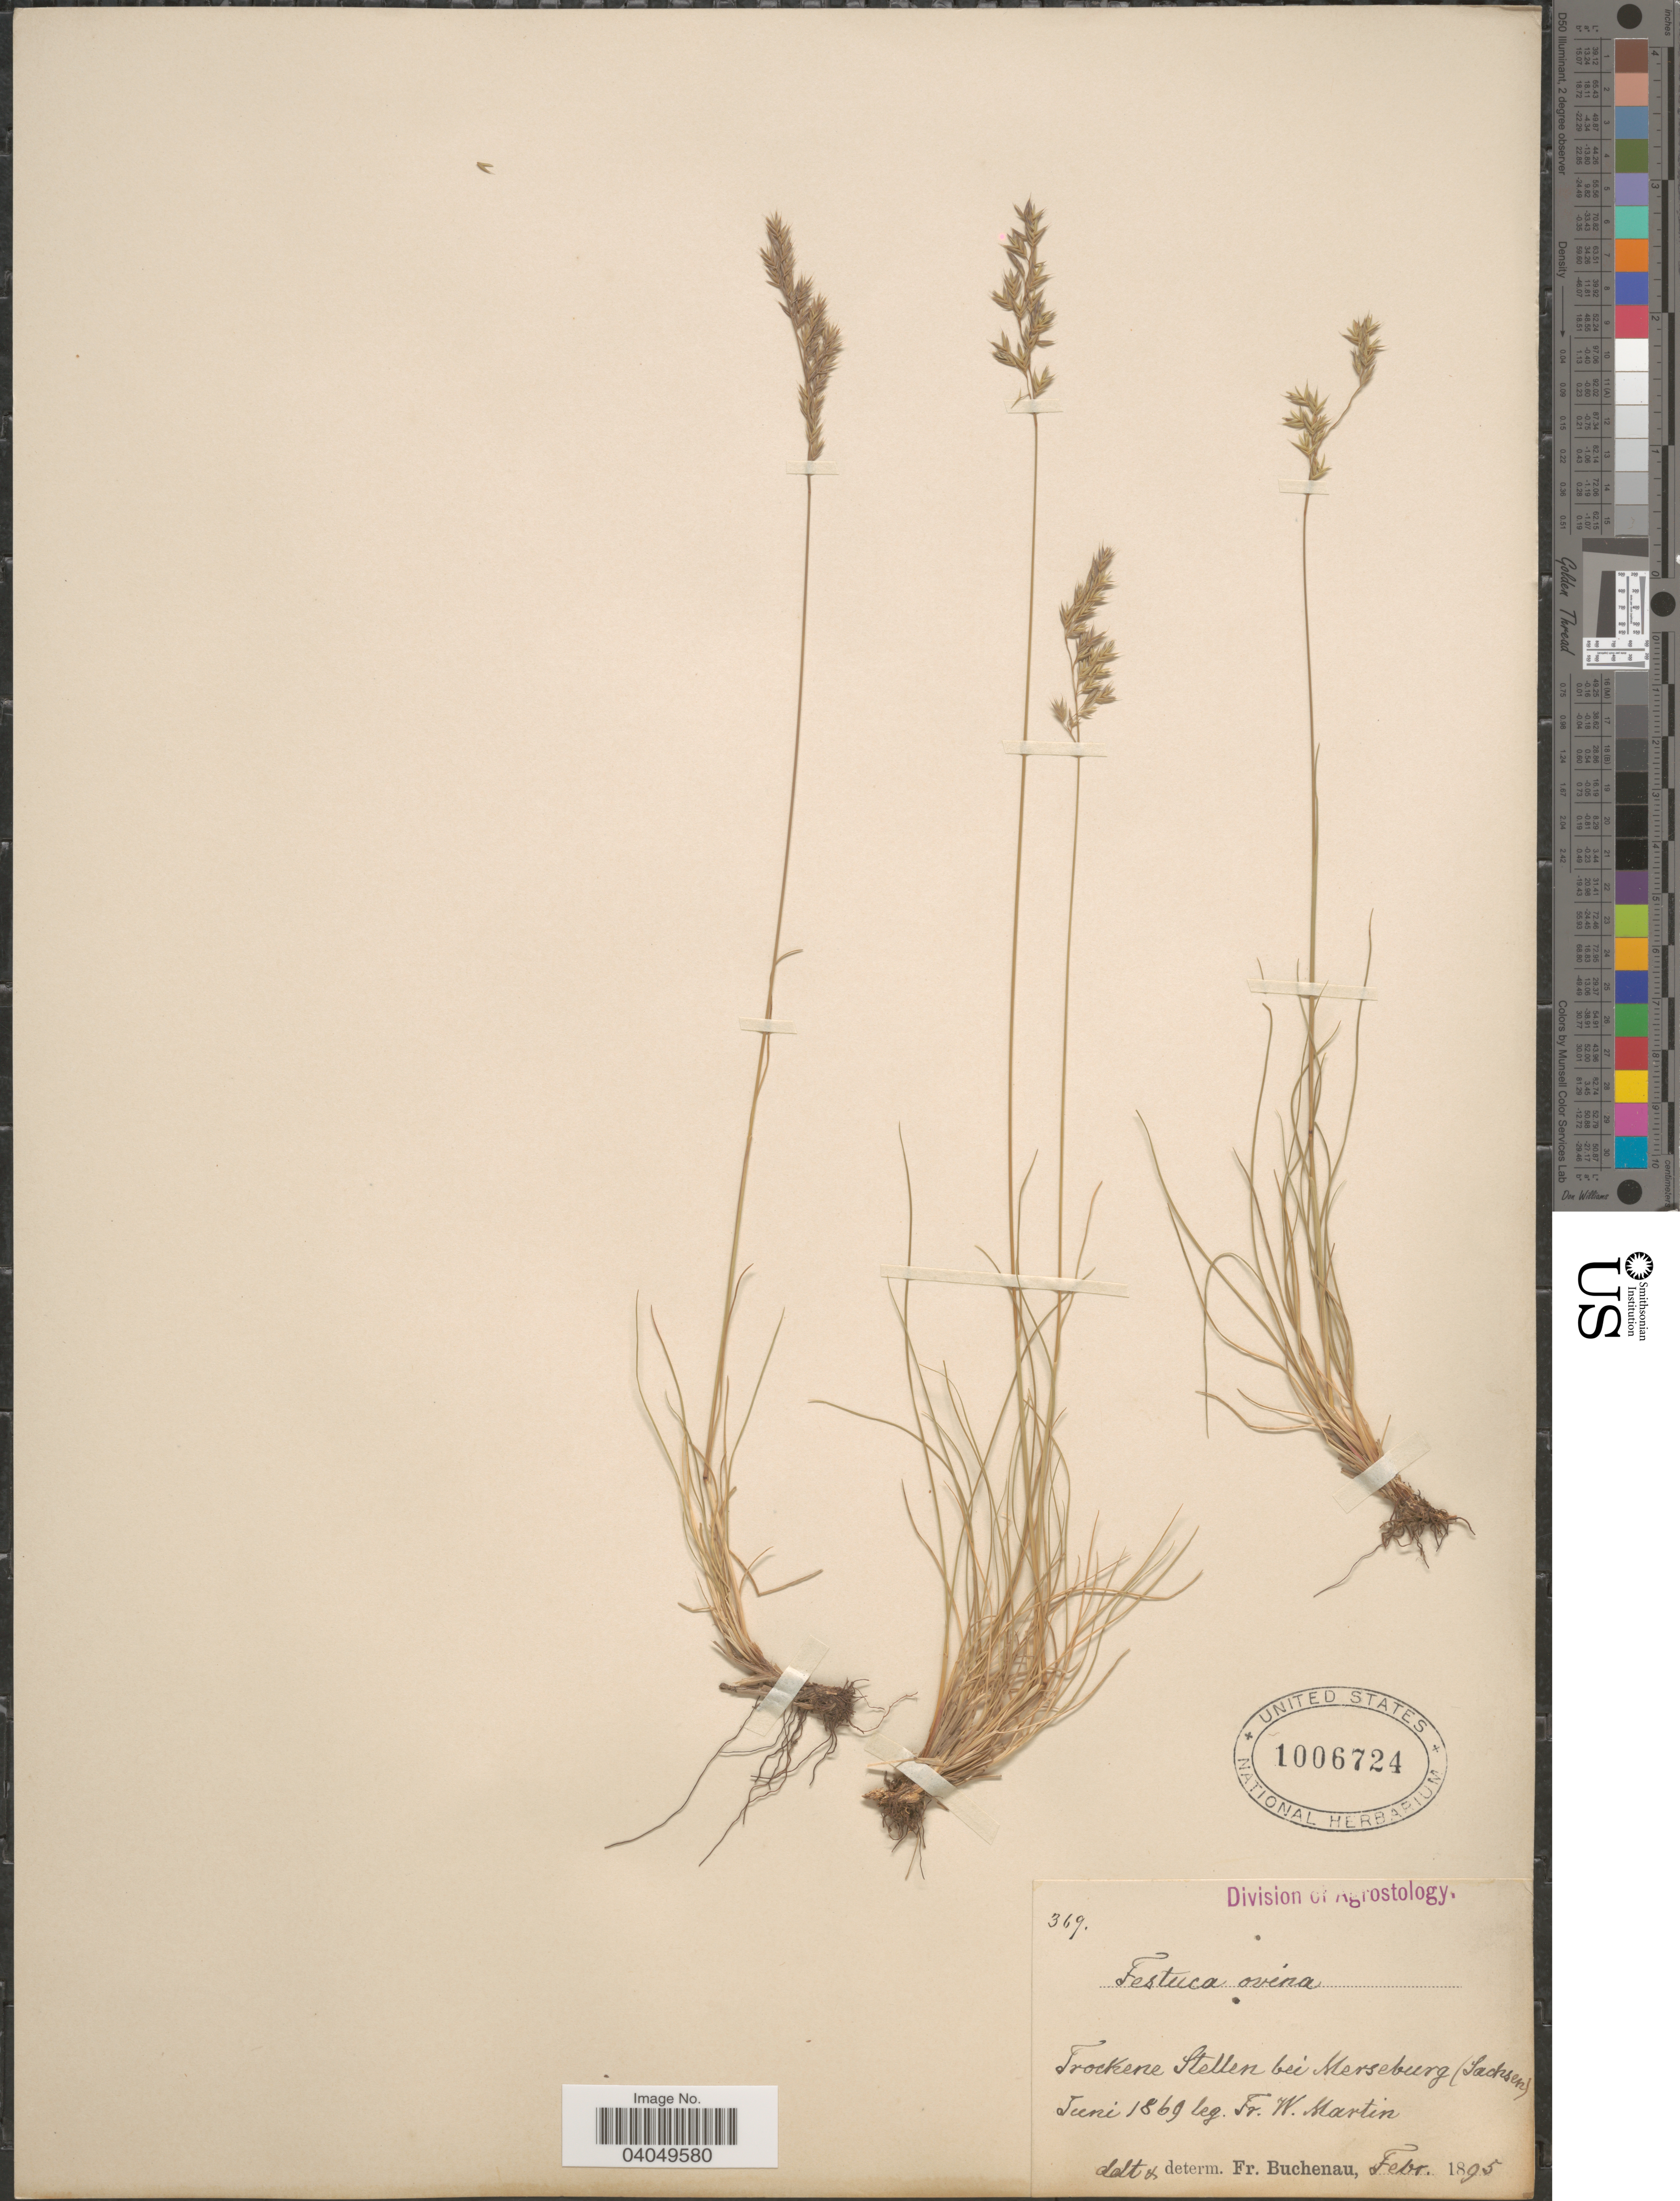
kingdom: Plantae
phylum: Tracheophyta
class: Liliopsida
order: Poales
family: Poaceae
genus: Festuca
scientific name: Festuca ovina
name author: L.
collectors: F. Martin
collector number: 369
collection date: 1869-06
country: Germany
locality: Trockene Stellen bei Merseburg (Sachsen).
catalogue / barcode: US 1006724